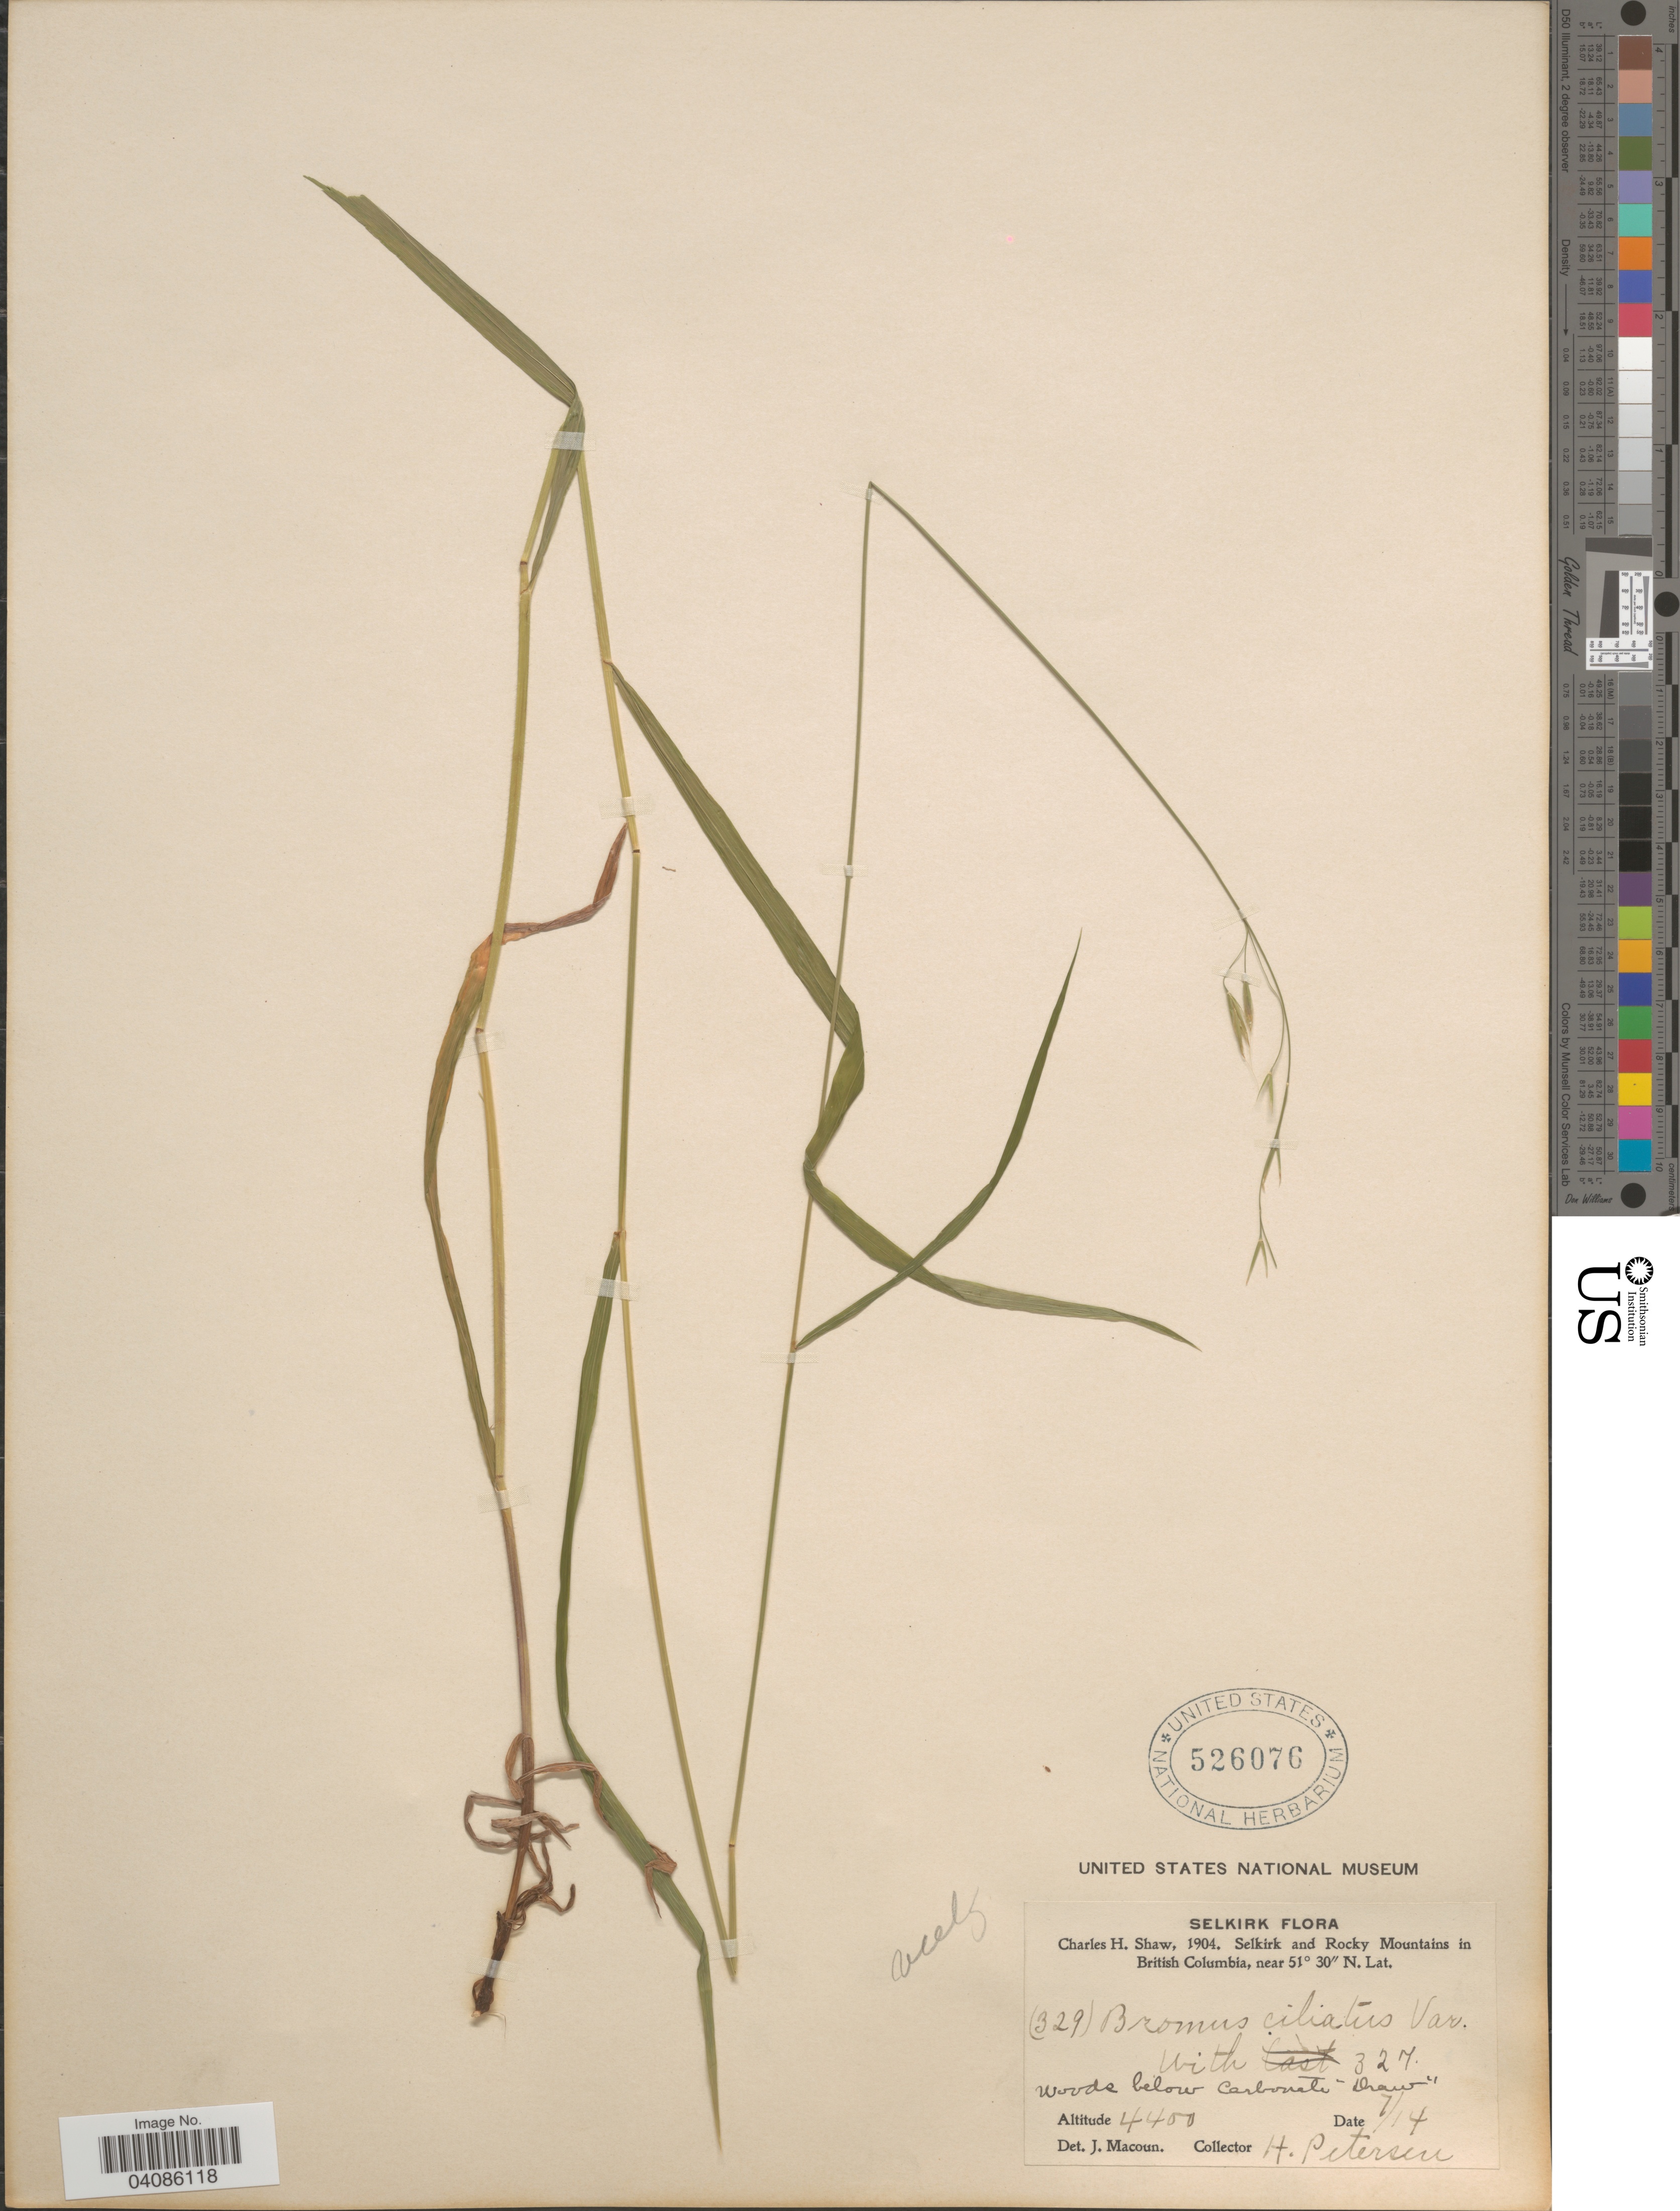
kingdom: Plantae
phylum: Tracheophyta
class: Liliopsida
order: Poales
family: Poaceae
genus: Bromus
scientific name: Bromus vulgaris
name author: (Hook.) Shear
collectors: H. Petersen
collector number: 329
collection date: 1904-07-14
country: Canada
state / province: British Columbia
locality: Selkirk. Selkirk and Rocky Mountains. Woods below Carbonati "Draw".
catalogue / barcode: US 526076